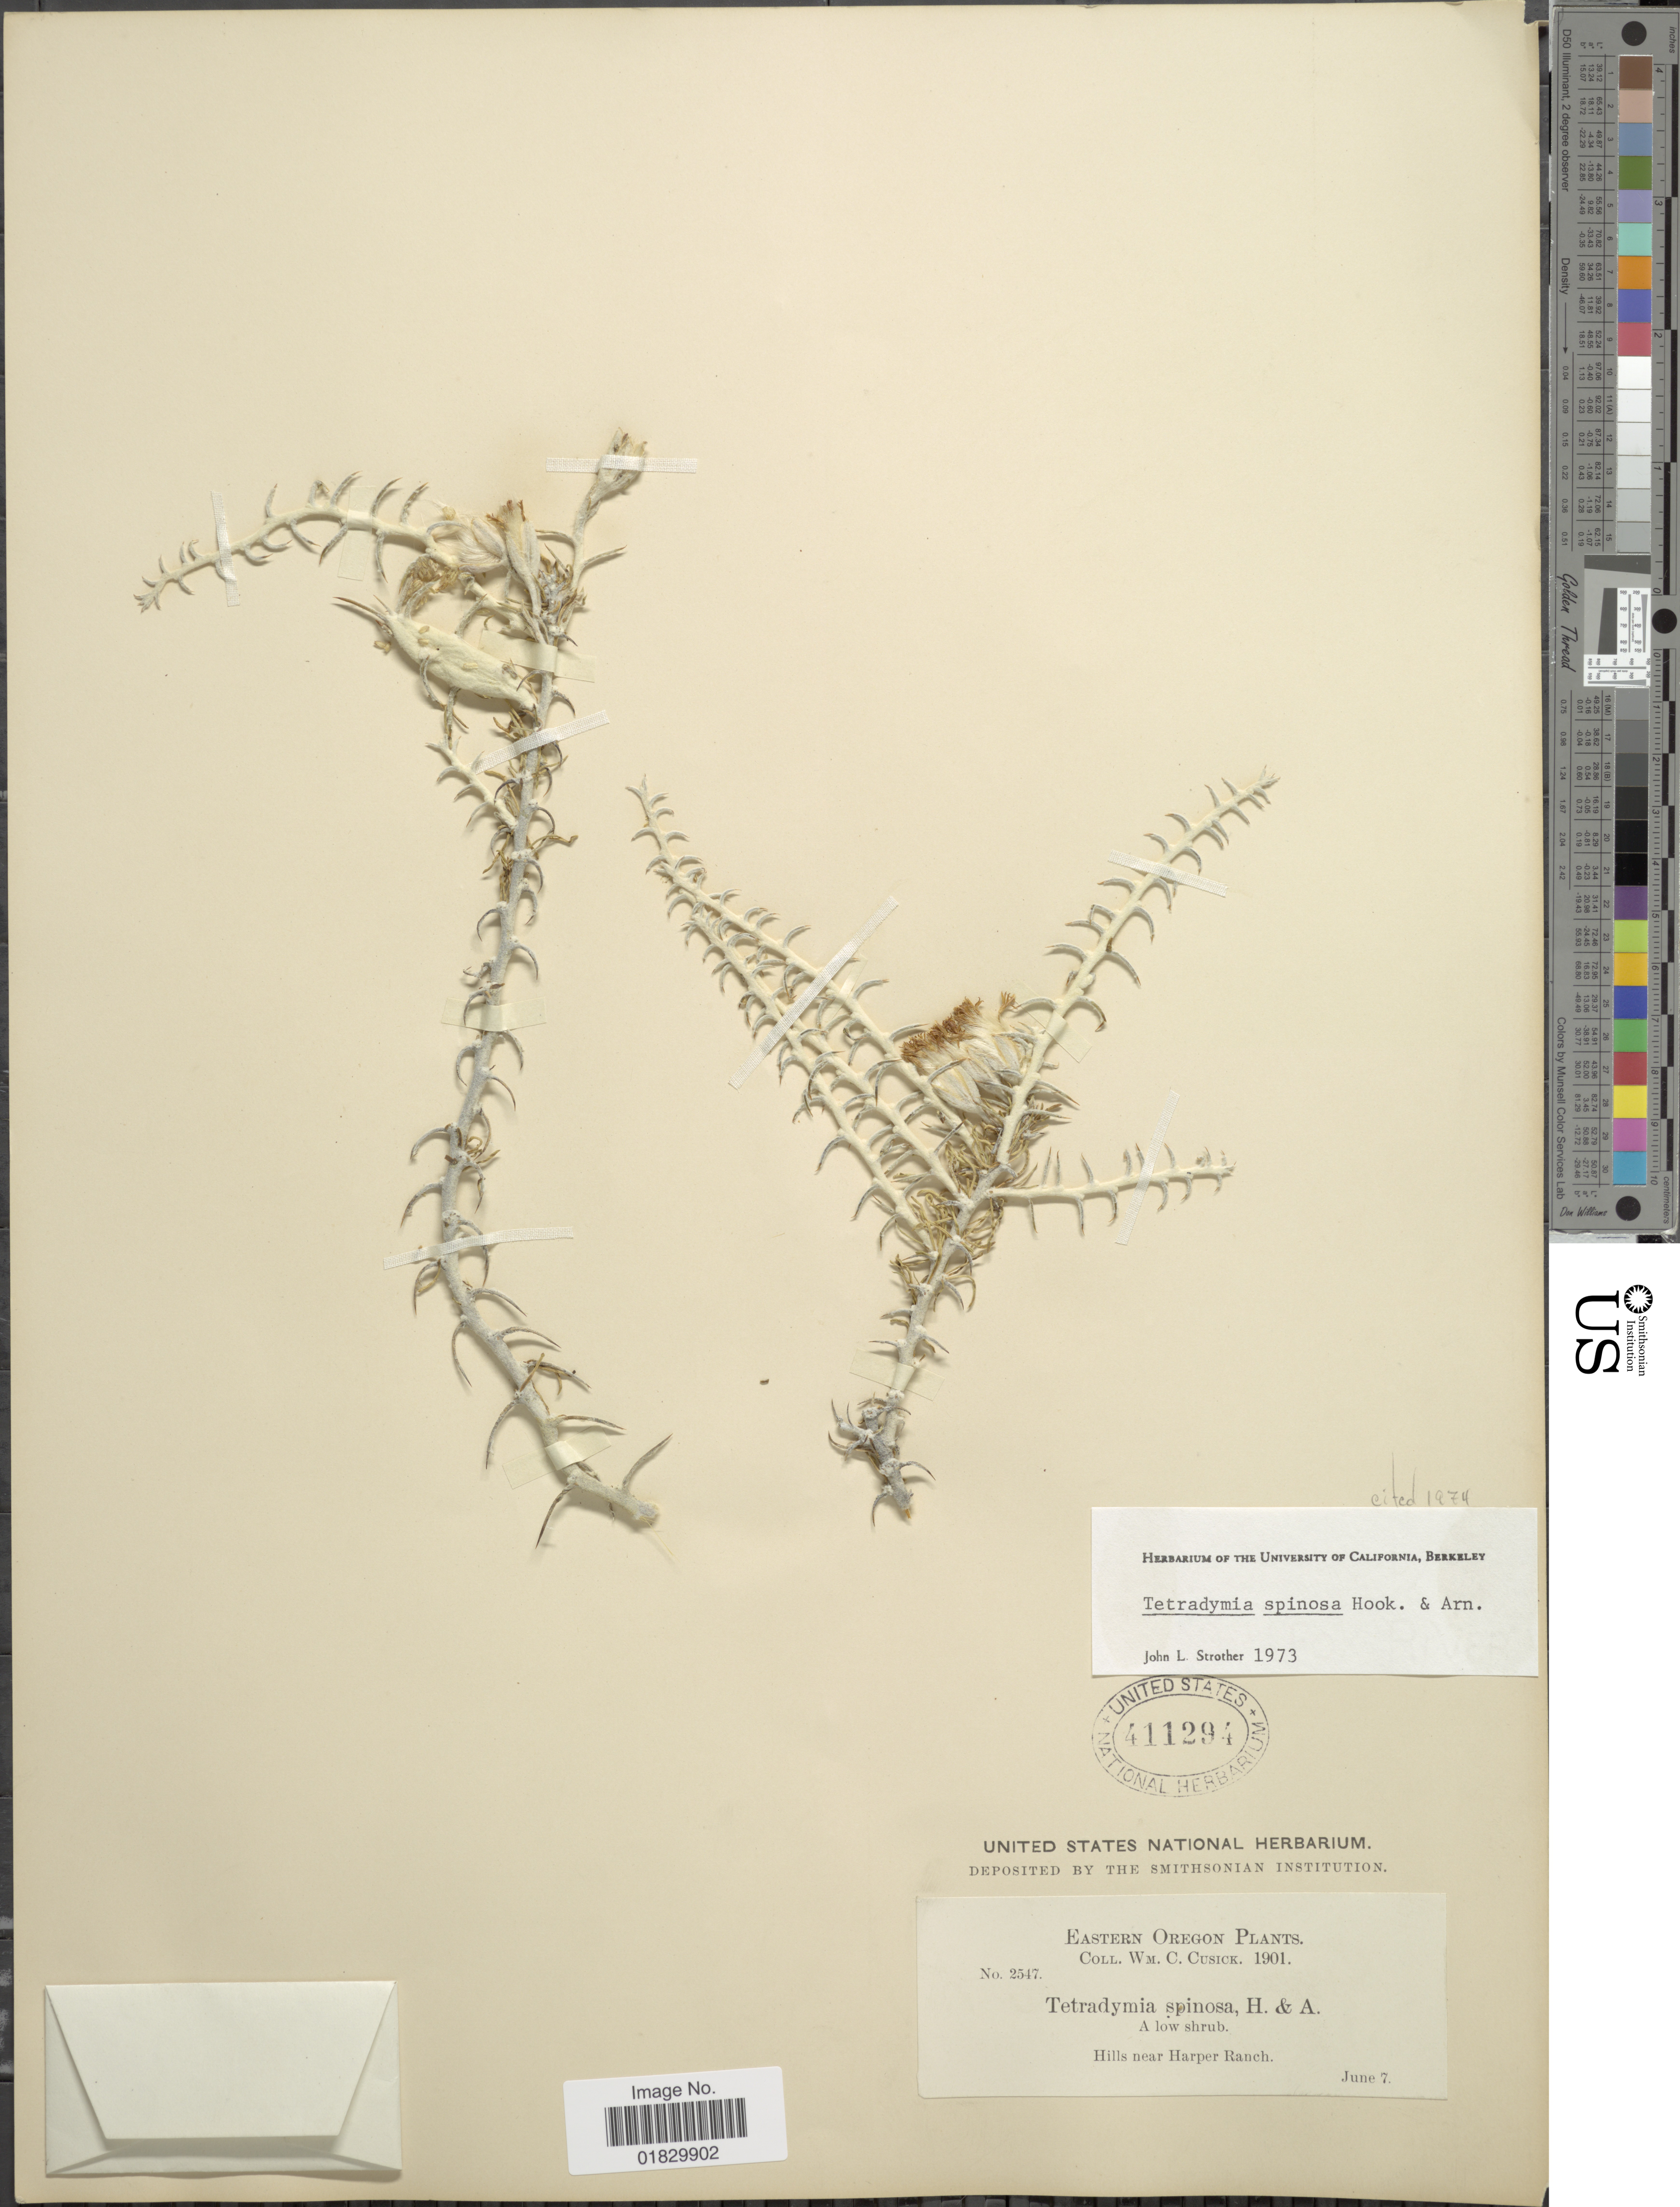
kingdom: Plantae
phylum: Tracheophyta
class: Magnoliopsida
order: Asterales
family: Asteraceae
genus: Tetradymia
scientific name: Tetradymia spinosa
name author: Hook. & Arn.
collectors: W. C. Cusick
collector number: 2547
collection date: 1901-06-07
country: United States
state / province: Oregon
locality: Eastern Oregon, Hills near Harper Ranch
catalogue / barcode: US 411294